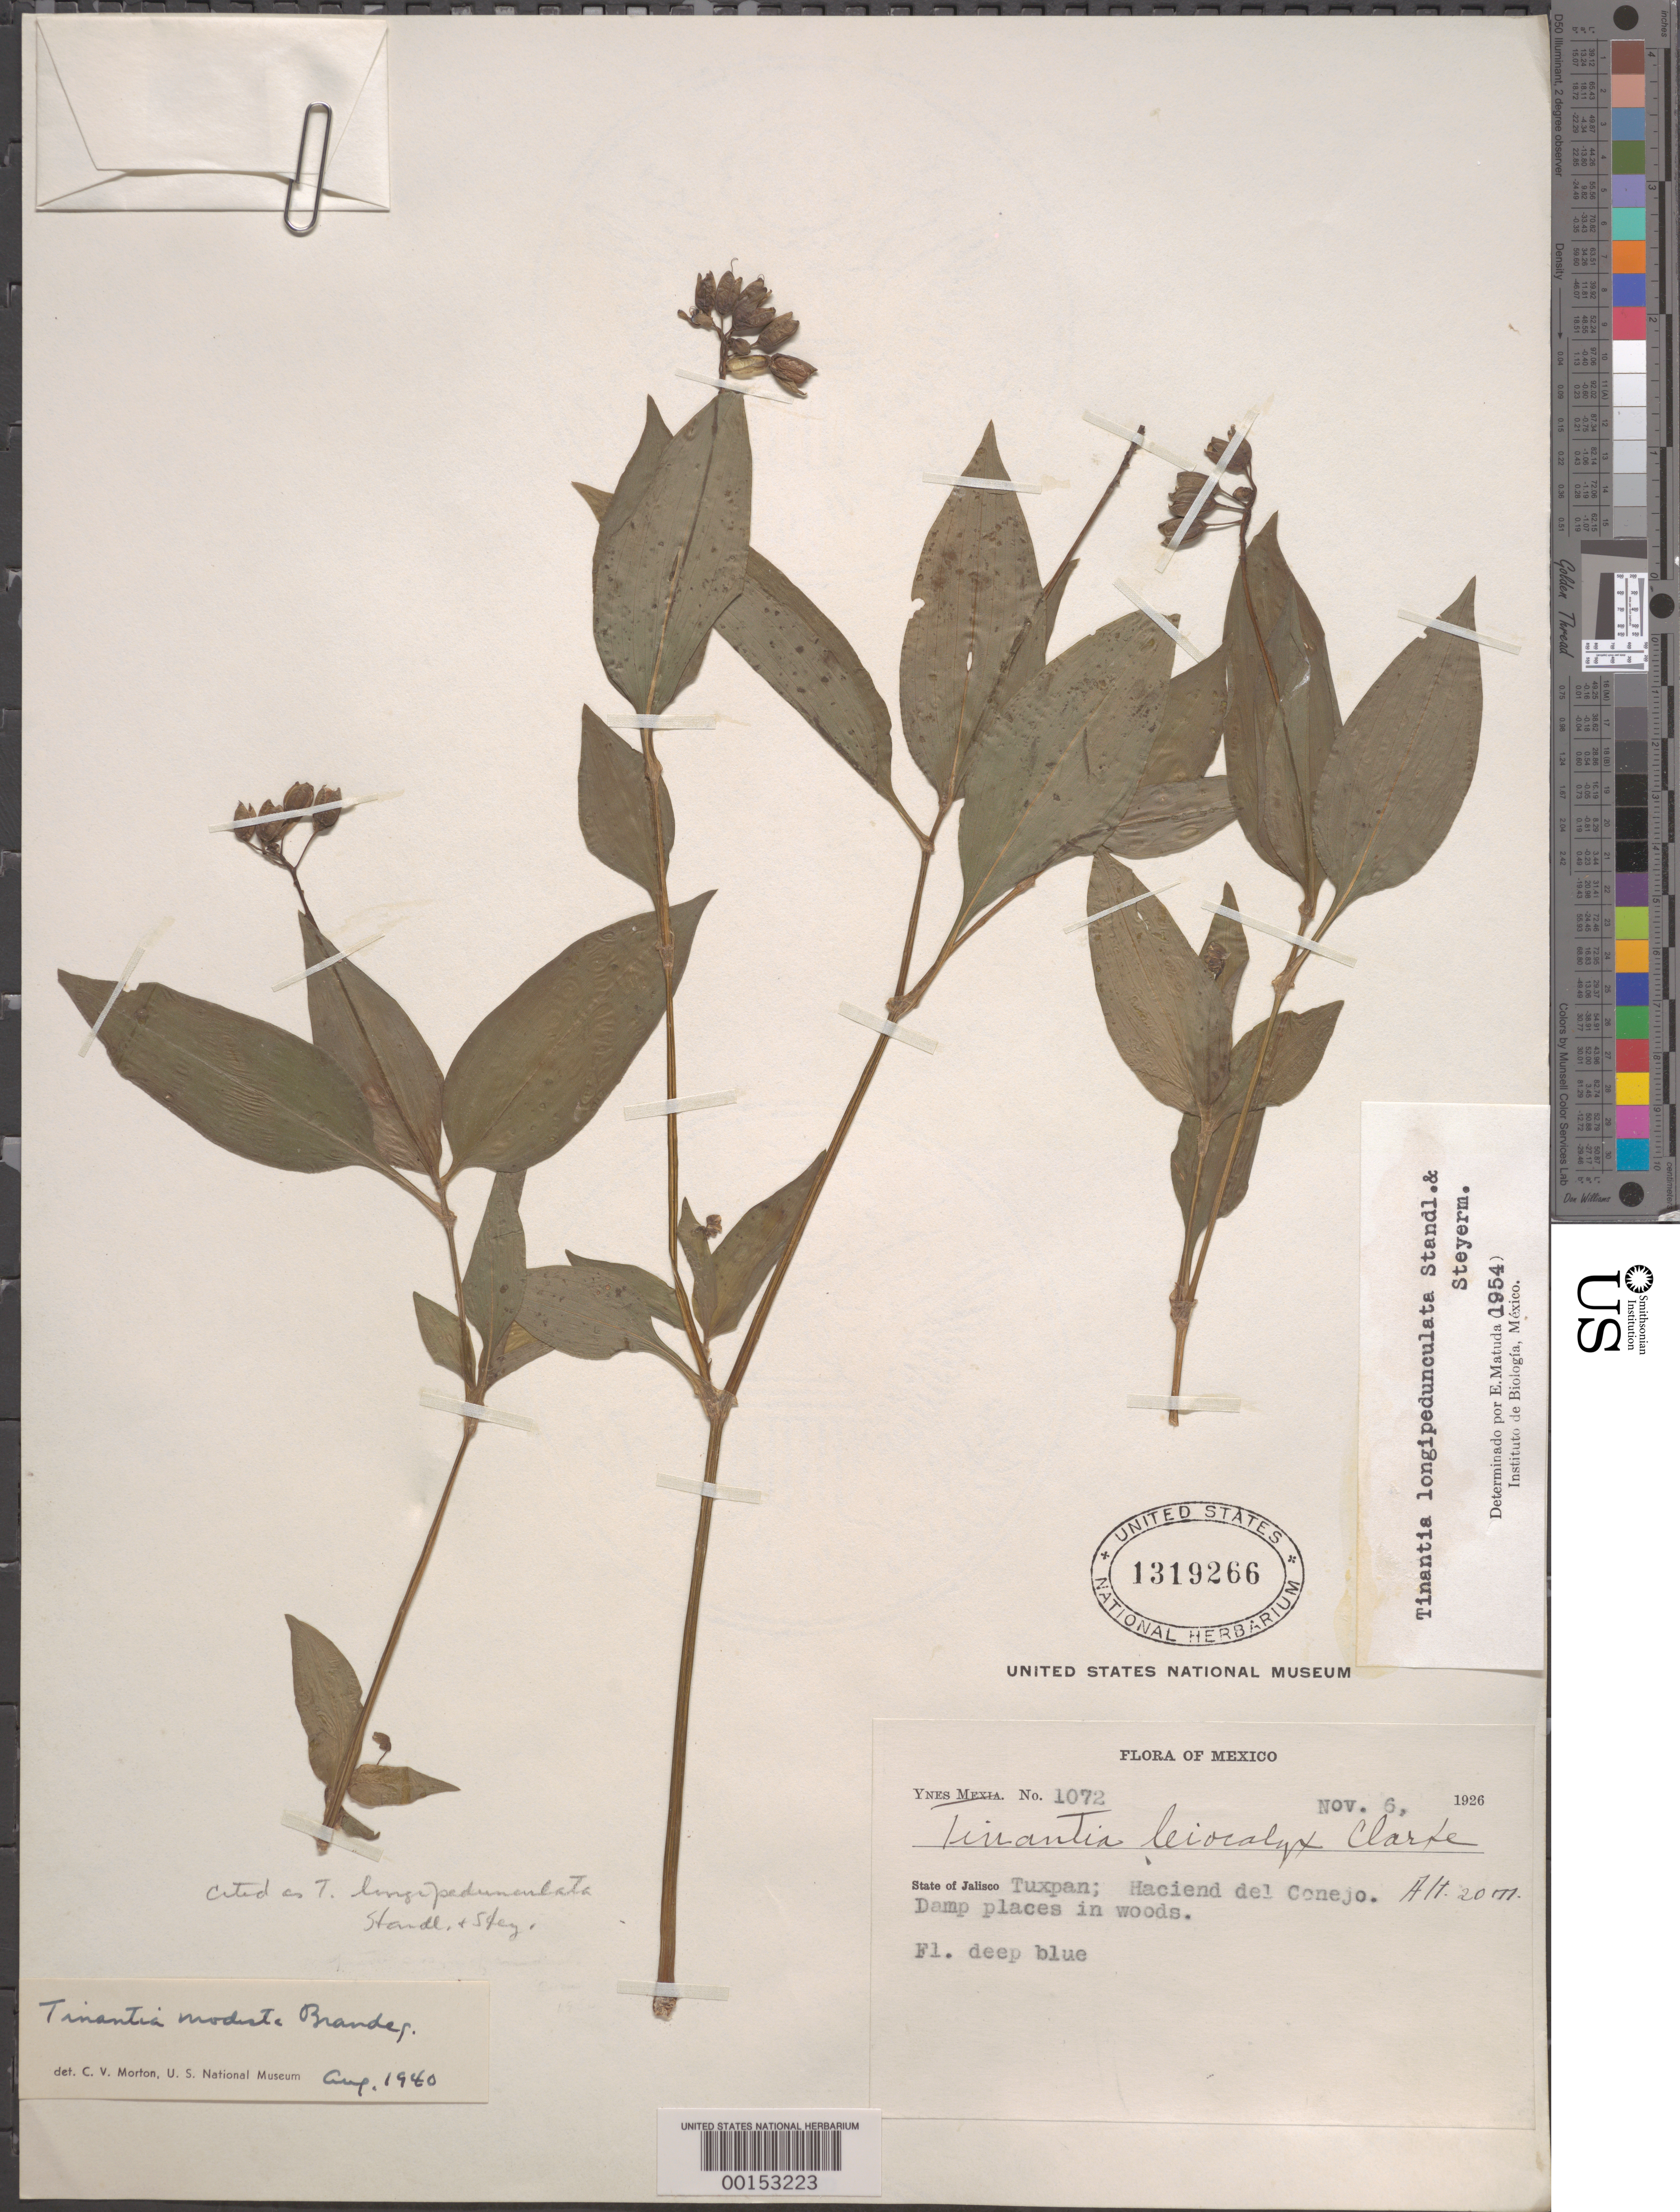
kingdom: Plantae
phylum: Tracheophyta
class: Liliopsida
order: Commelinales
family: Commelinaceae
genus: Tinantia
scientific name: Tinantia longipedunculata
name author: Standl. & Steyerm.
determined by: Matuda, E.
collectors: Y. Mexia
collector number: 1072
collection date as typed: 06 Nov 1926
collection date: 1926-11-06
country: Mexico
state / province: Jalisco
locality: Tuxpan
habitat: Damp areas in woods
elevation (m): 20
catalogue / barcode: US 1319266